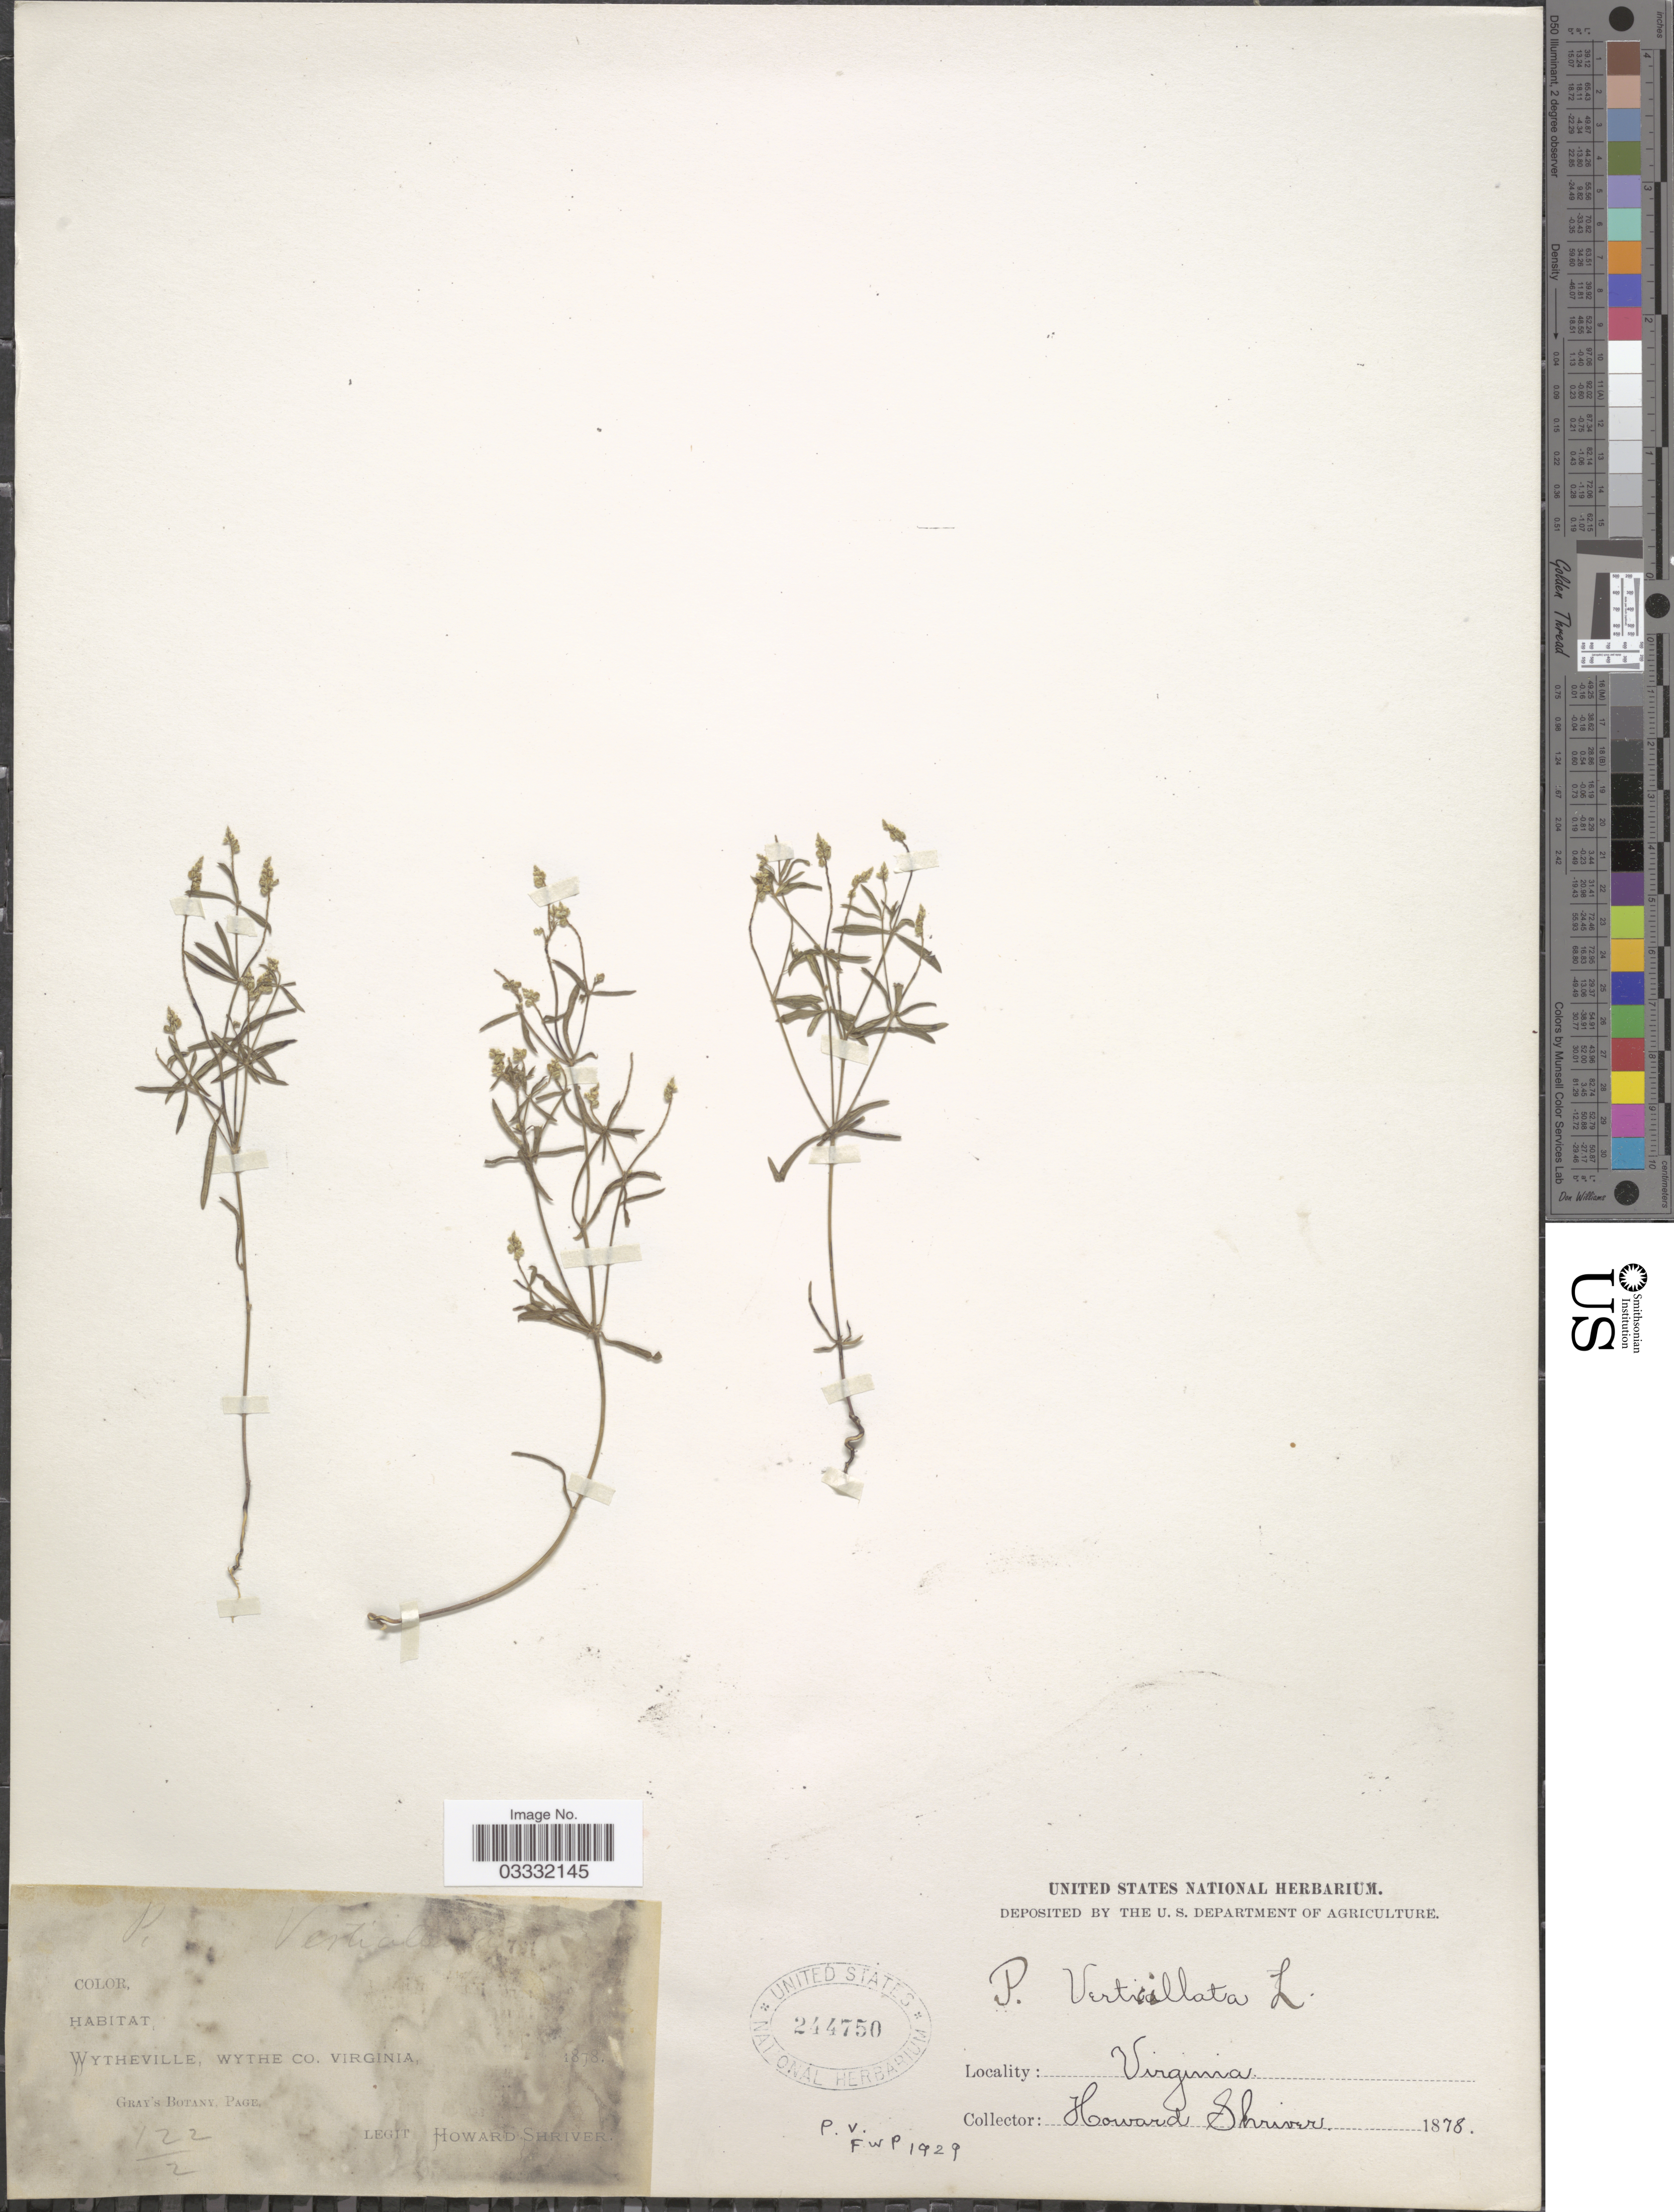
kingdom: Plantae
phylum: Tracheophyta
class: Magnoliopsida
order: Fabales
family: Polygalaceae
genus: Polygala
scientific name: Polygala verticillata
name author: L.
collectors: H. Shriver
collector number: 122/2?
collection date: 1878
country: United States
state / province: Virginia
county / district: Wythe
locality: Wytheville, Wythe Co.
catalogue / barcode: US 244750